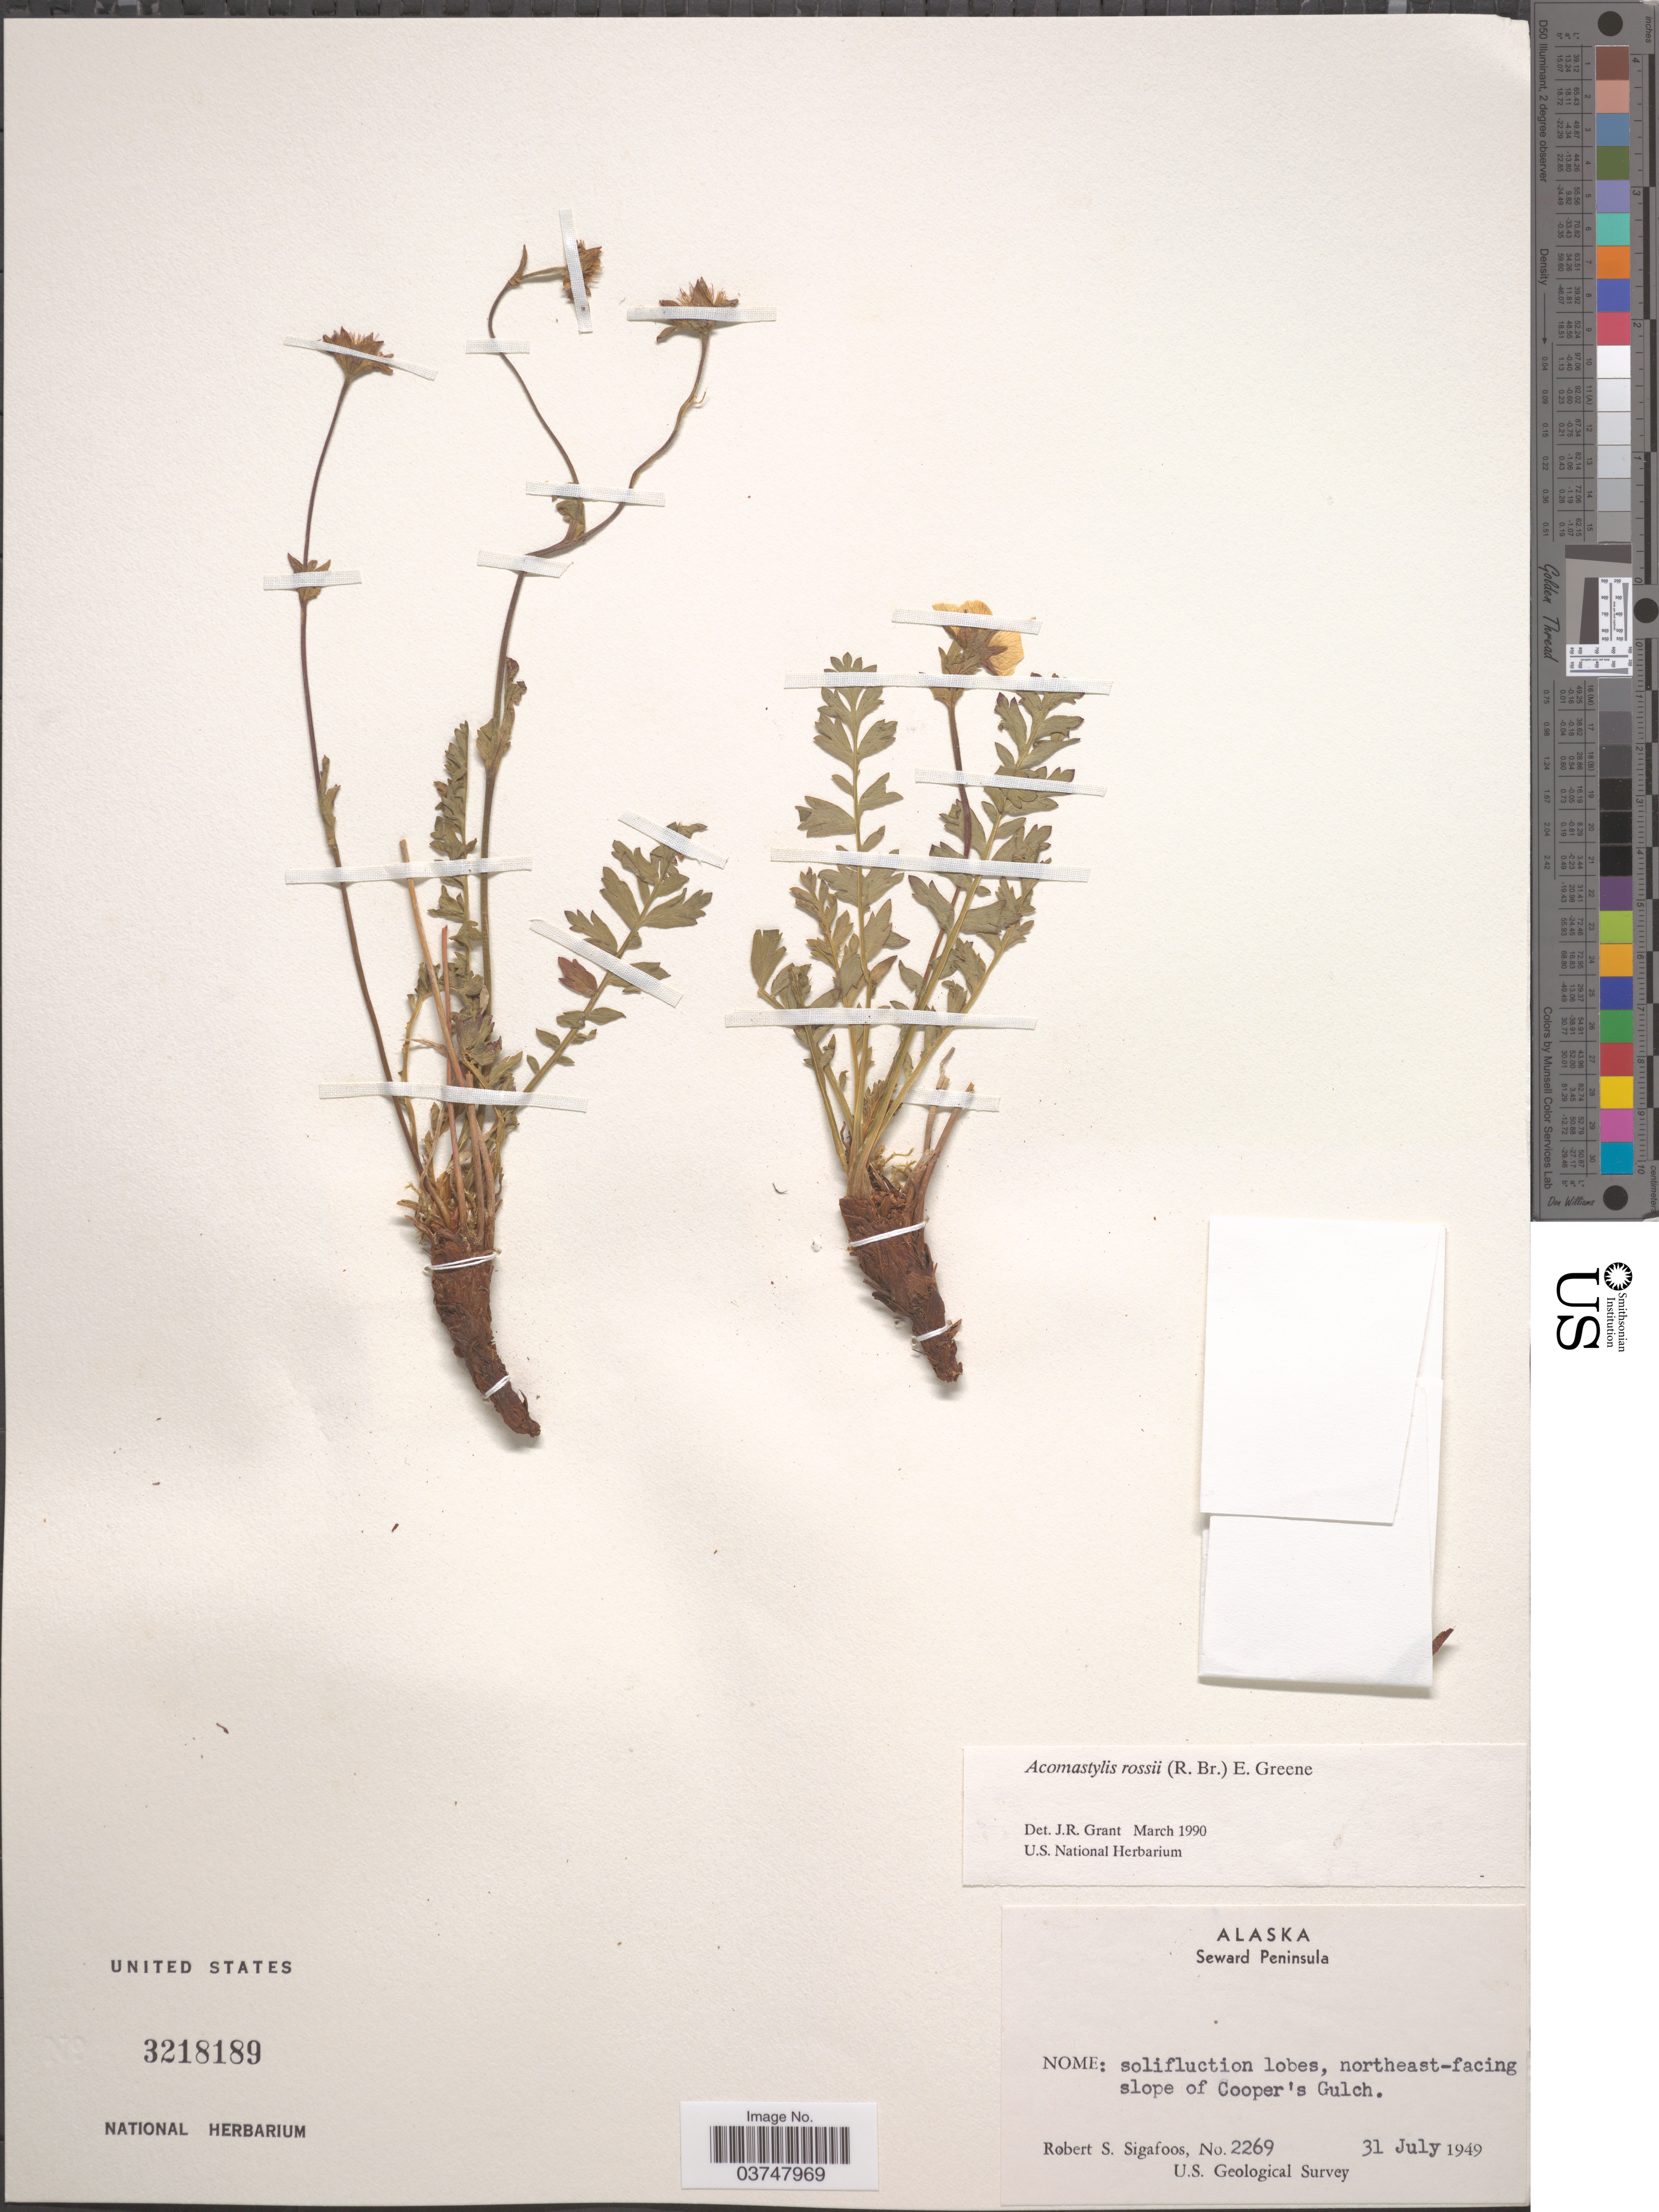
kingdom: Plantae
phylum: Tracheophyta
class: Magnoliopsida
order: Rosales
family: Rosaceae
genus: Geum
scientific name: Geum rossii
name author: (R. Br.) Ser.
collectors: R. Sigafoos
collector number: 2269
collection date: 1949-07-31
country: United States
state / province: Alaska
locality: Seward Peninsula. Nome: solifluction lobes, northeast-facing slope of Cooper's Gulch.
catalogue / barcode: US 3218189